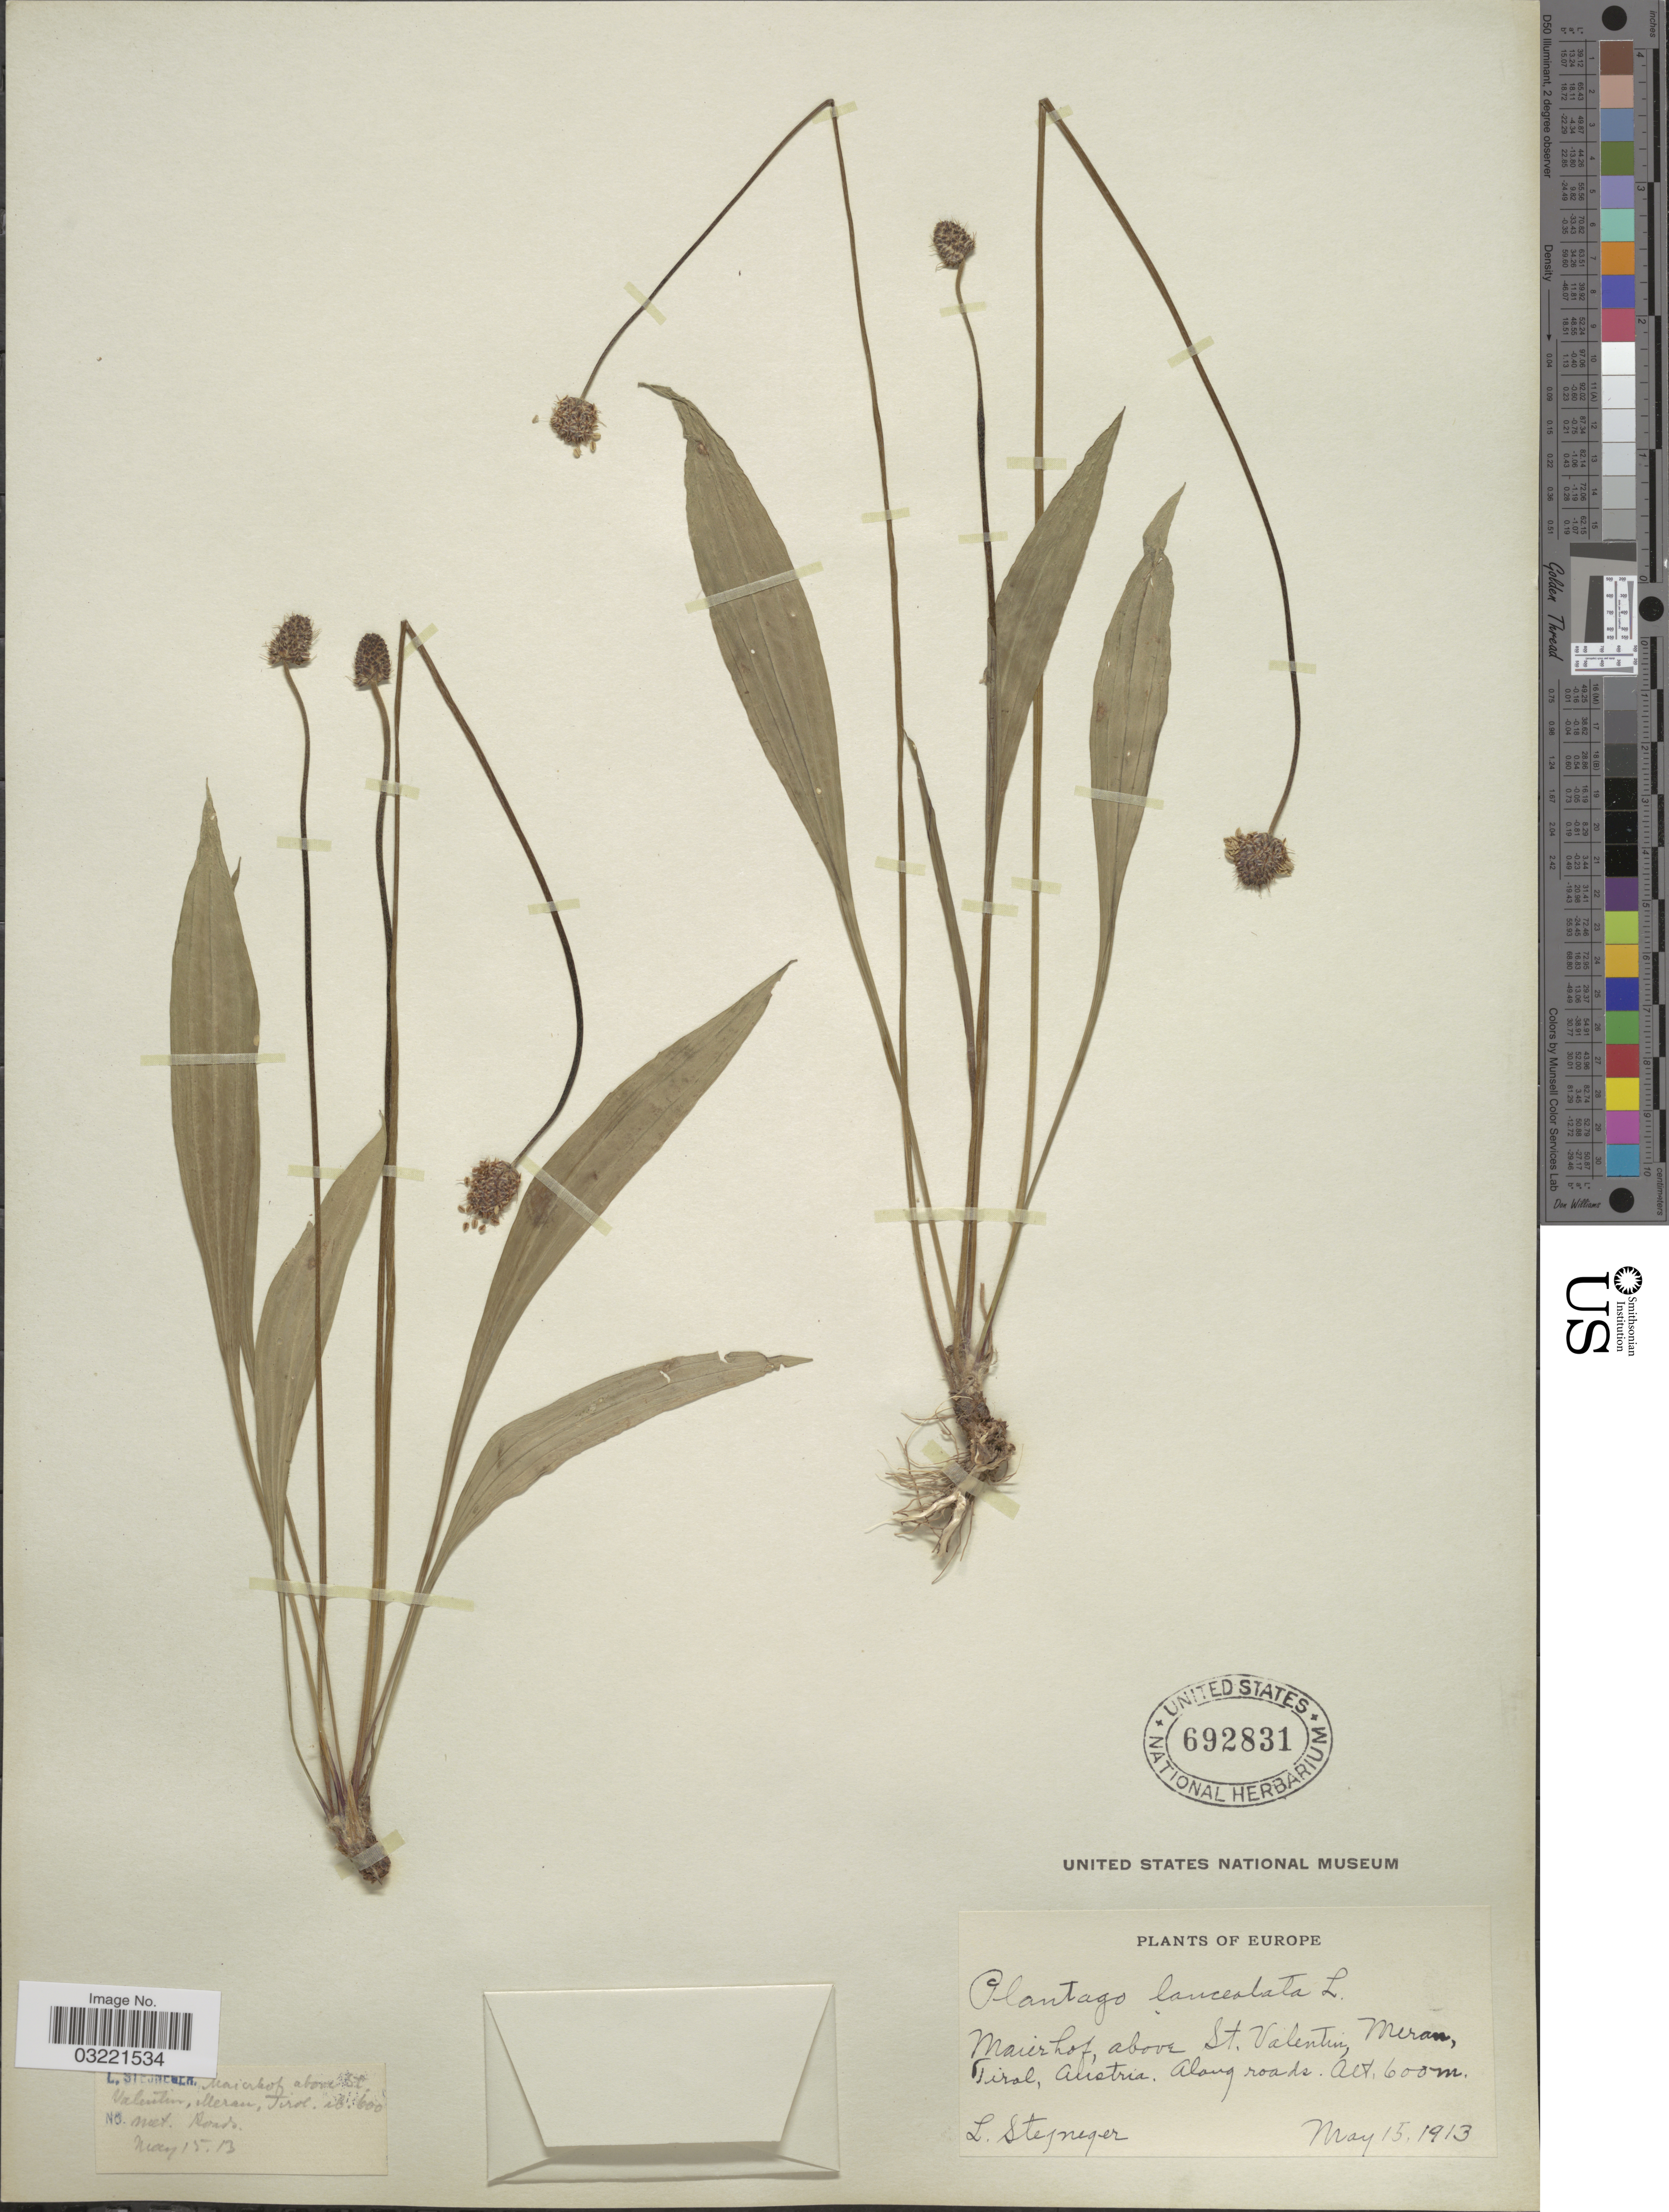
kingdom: Plantae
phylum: Tracheophyta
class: Magnoliopsida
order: Lamiales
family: Plantaginaceae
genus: Plantago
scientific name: Plantago lanceolata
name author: L.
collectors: L. Stejneger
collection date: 1913-05-15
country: Austria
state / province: Tirol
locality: Maierhof, above St. Valentin, Meran. Along roads.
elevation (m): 600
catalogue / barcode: US 692831